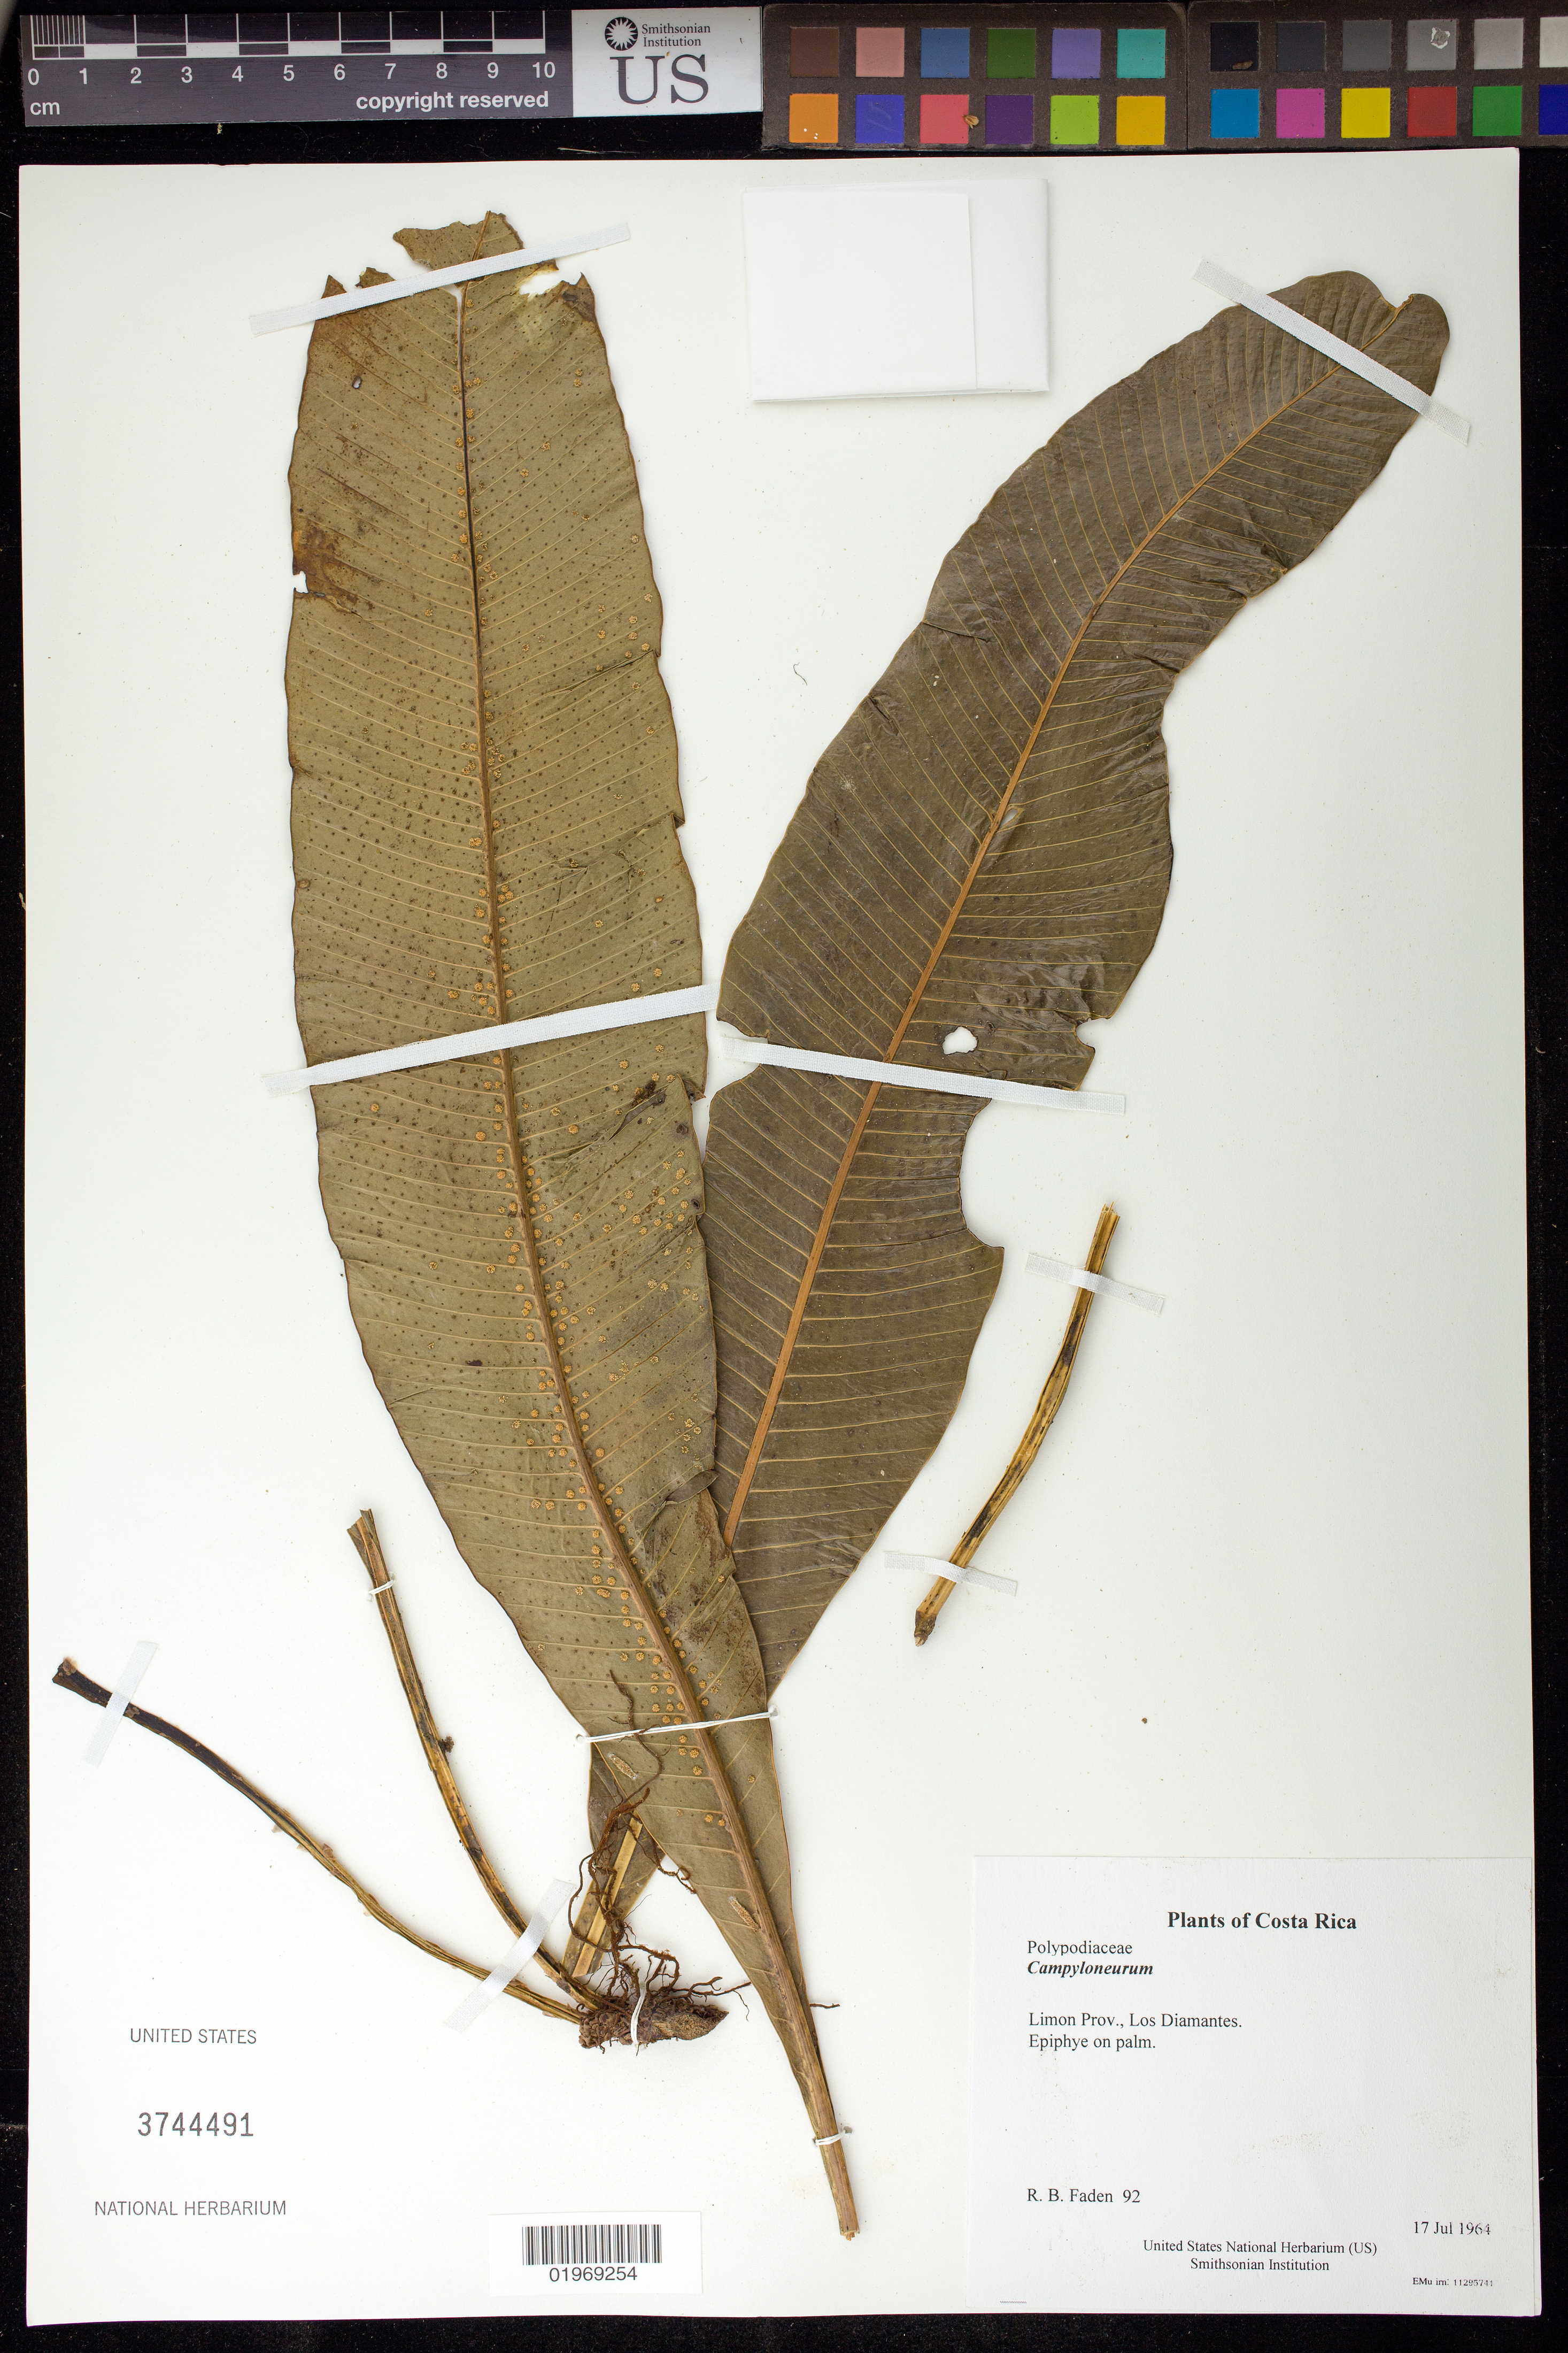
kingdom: Plantae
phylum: Tracheophyta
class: Polypodiopsida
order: Polypodiales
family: Polypodiaceae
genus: Campyloneurum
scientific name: Campyloneurum sp.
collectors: R. B. Faden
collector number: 92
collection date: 1964-07-17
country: Costa Rica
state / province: Limon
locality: Los Diamantes.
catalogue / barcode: US 3744491